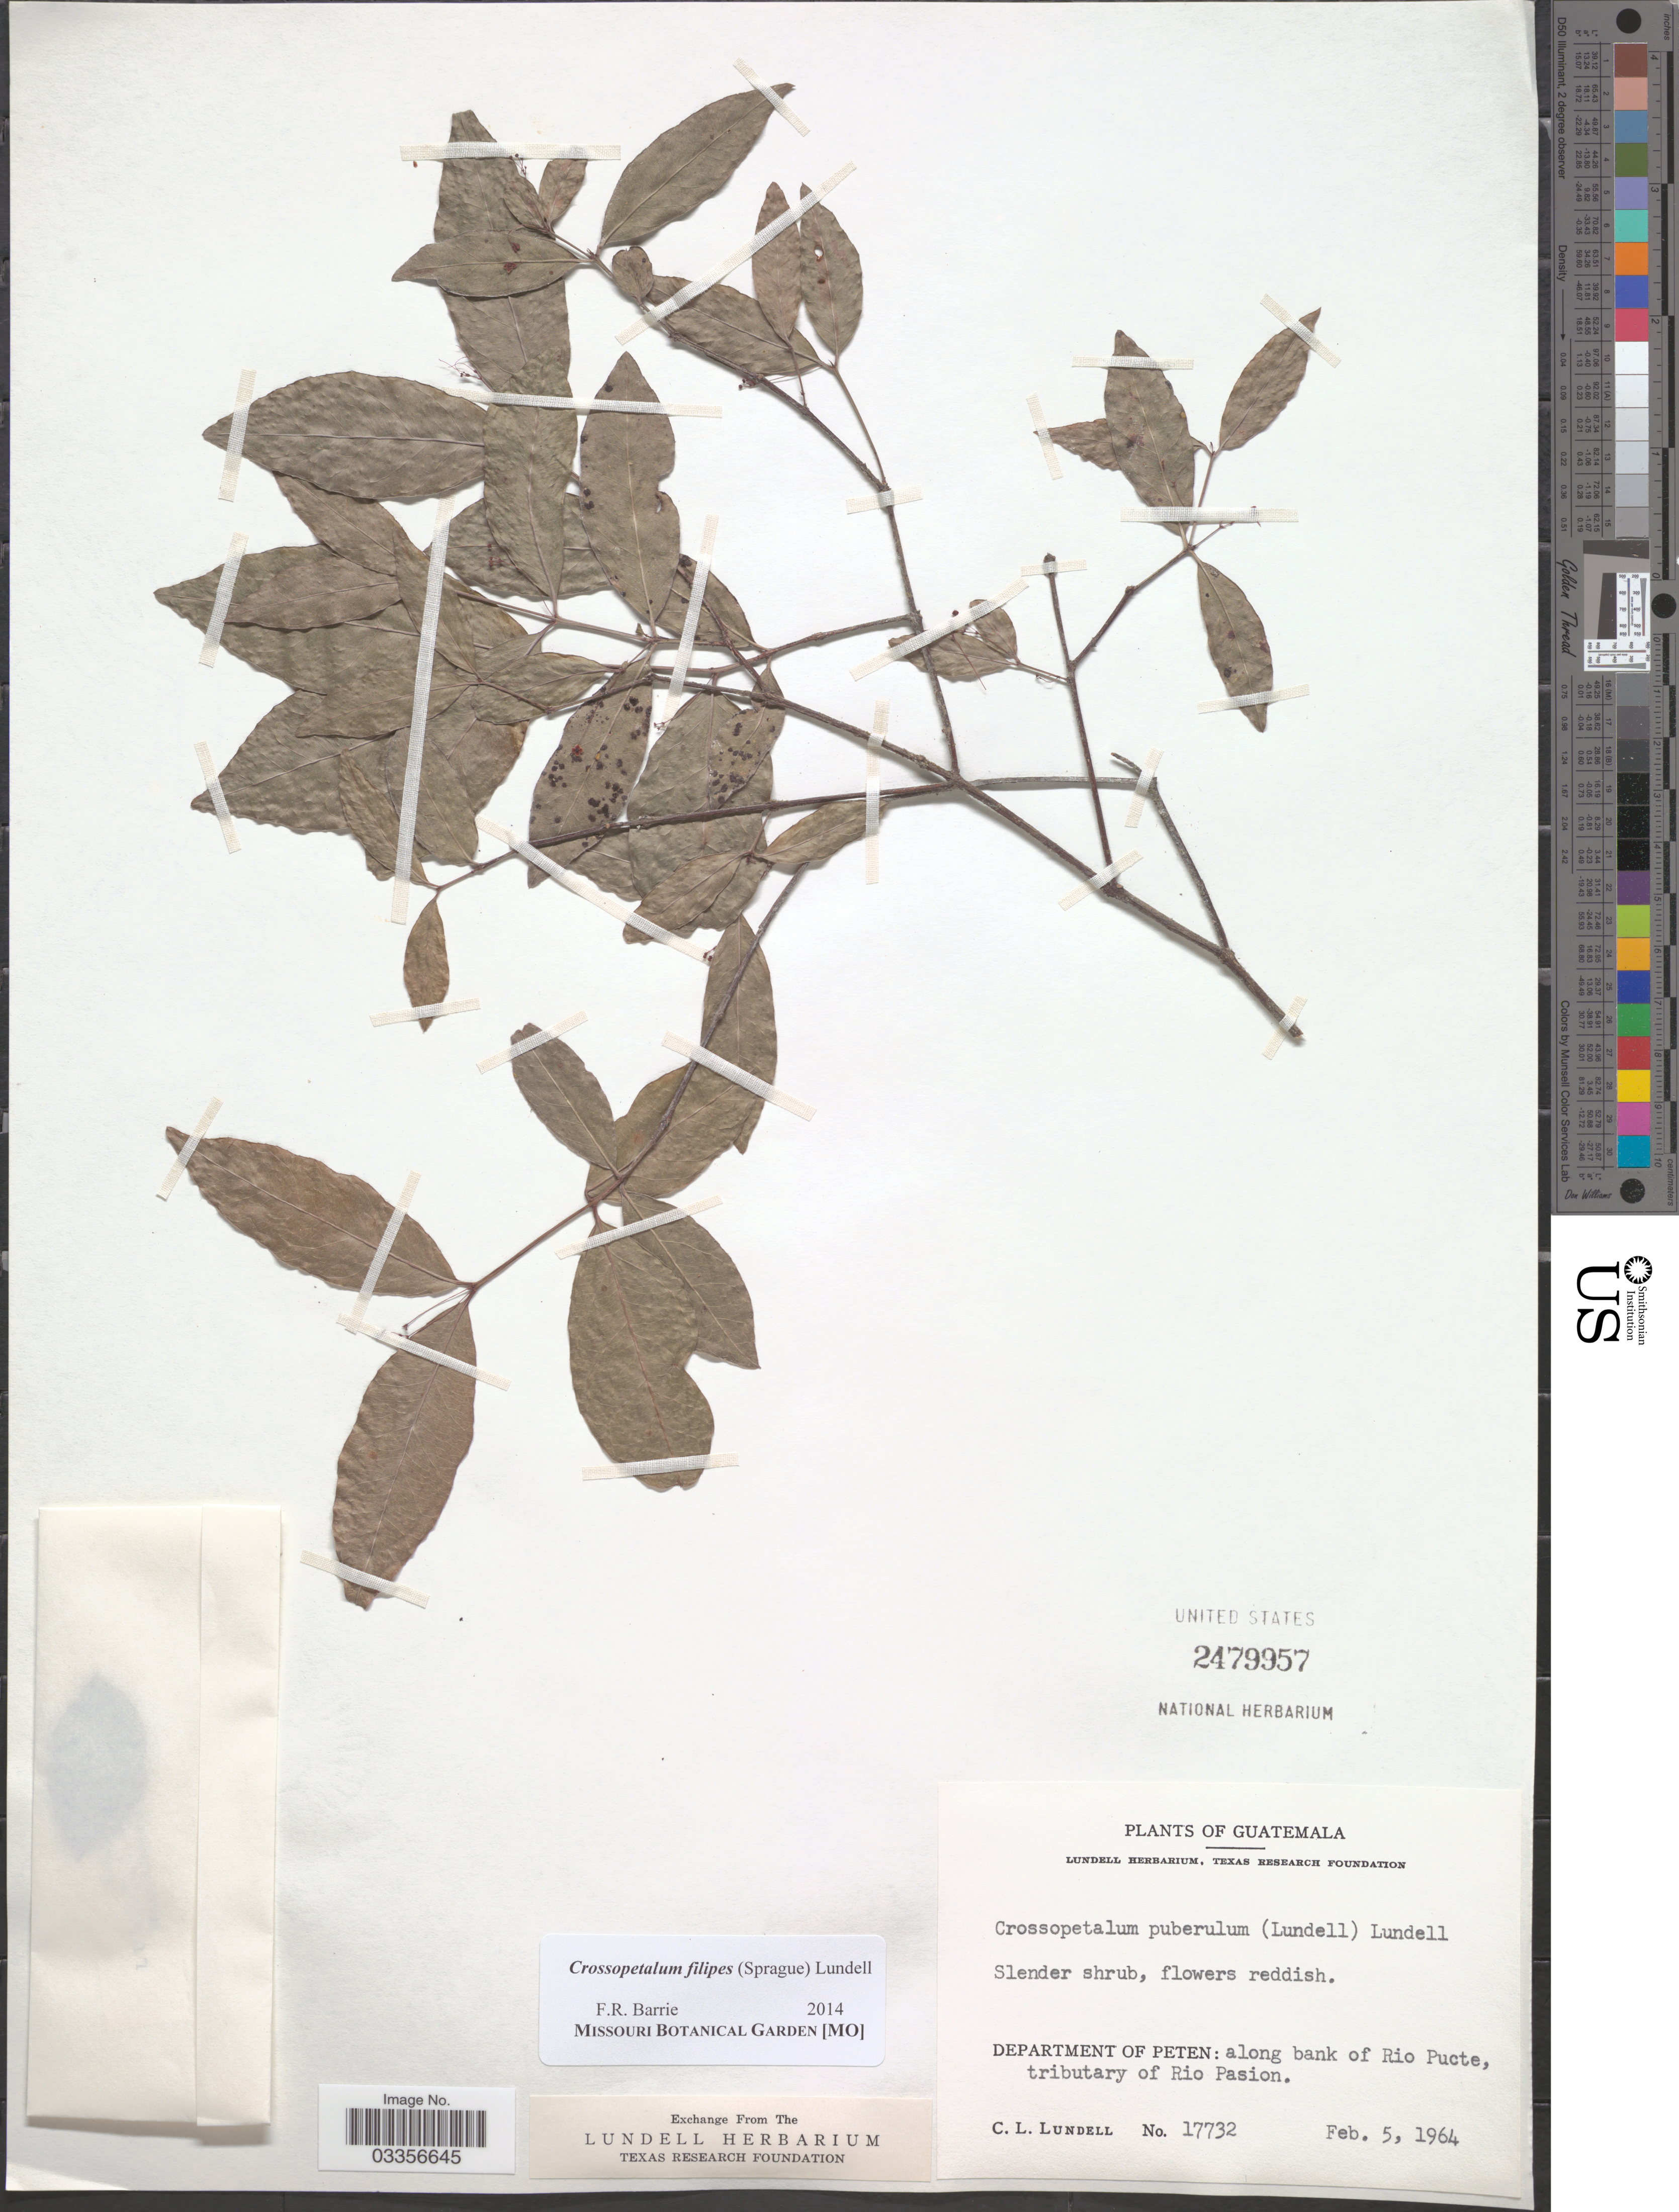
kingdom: Plantae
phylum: Tracheophyta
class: Magnoliopsida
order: Celastrales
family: Celastraceae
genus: Crossopetalum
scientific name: Crossopetalum filipes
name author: (Sprague) Lundell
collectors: C. L. Lundell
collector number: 17732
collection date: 1964-02-05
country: Guatemala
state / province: El Petén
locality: Department of Peten: along bank of Rio Pucte, tributary of Rio Pasion.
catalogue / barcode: US 2479957